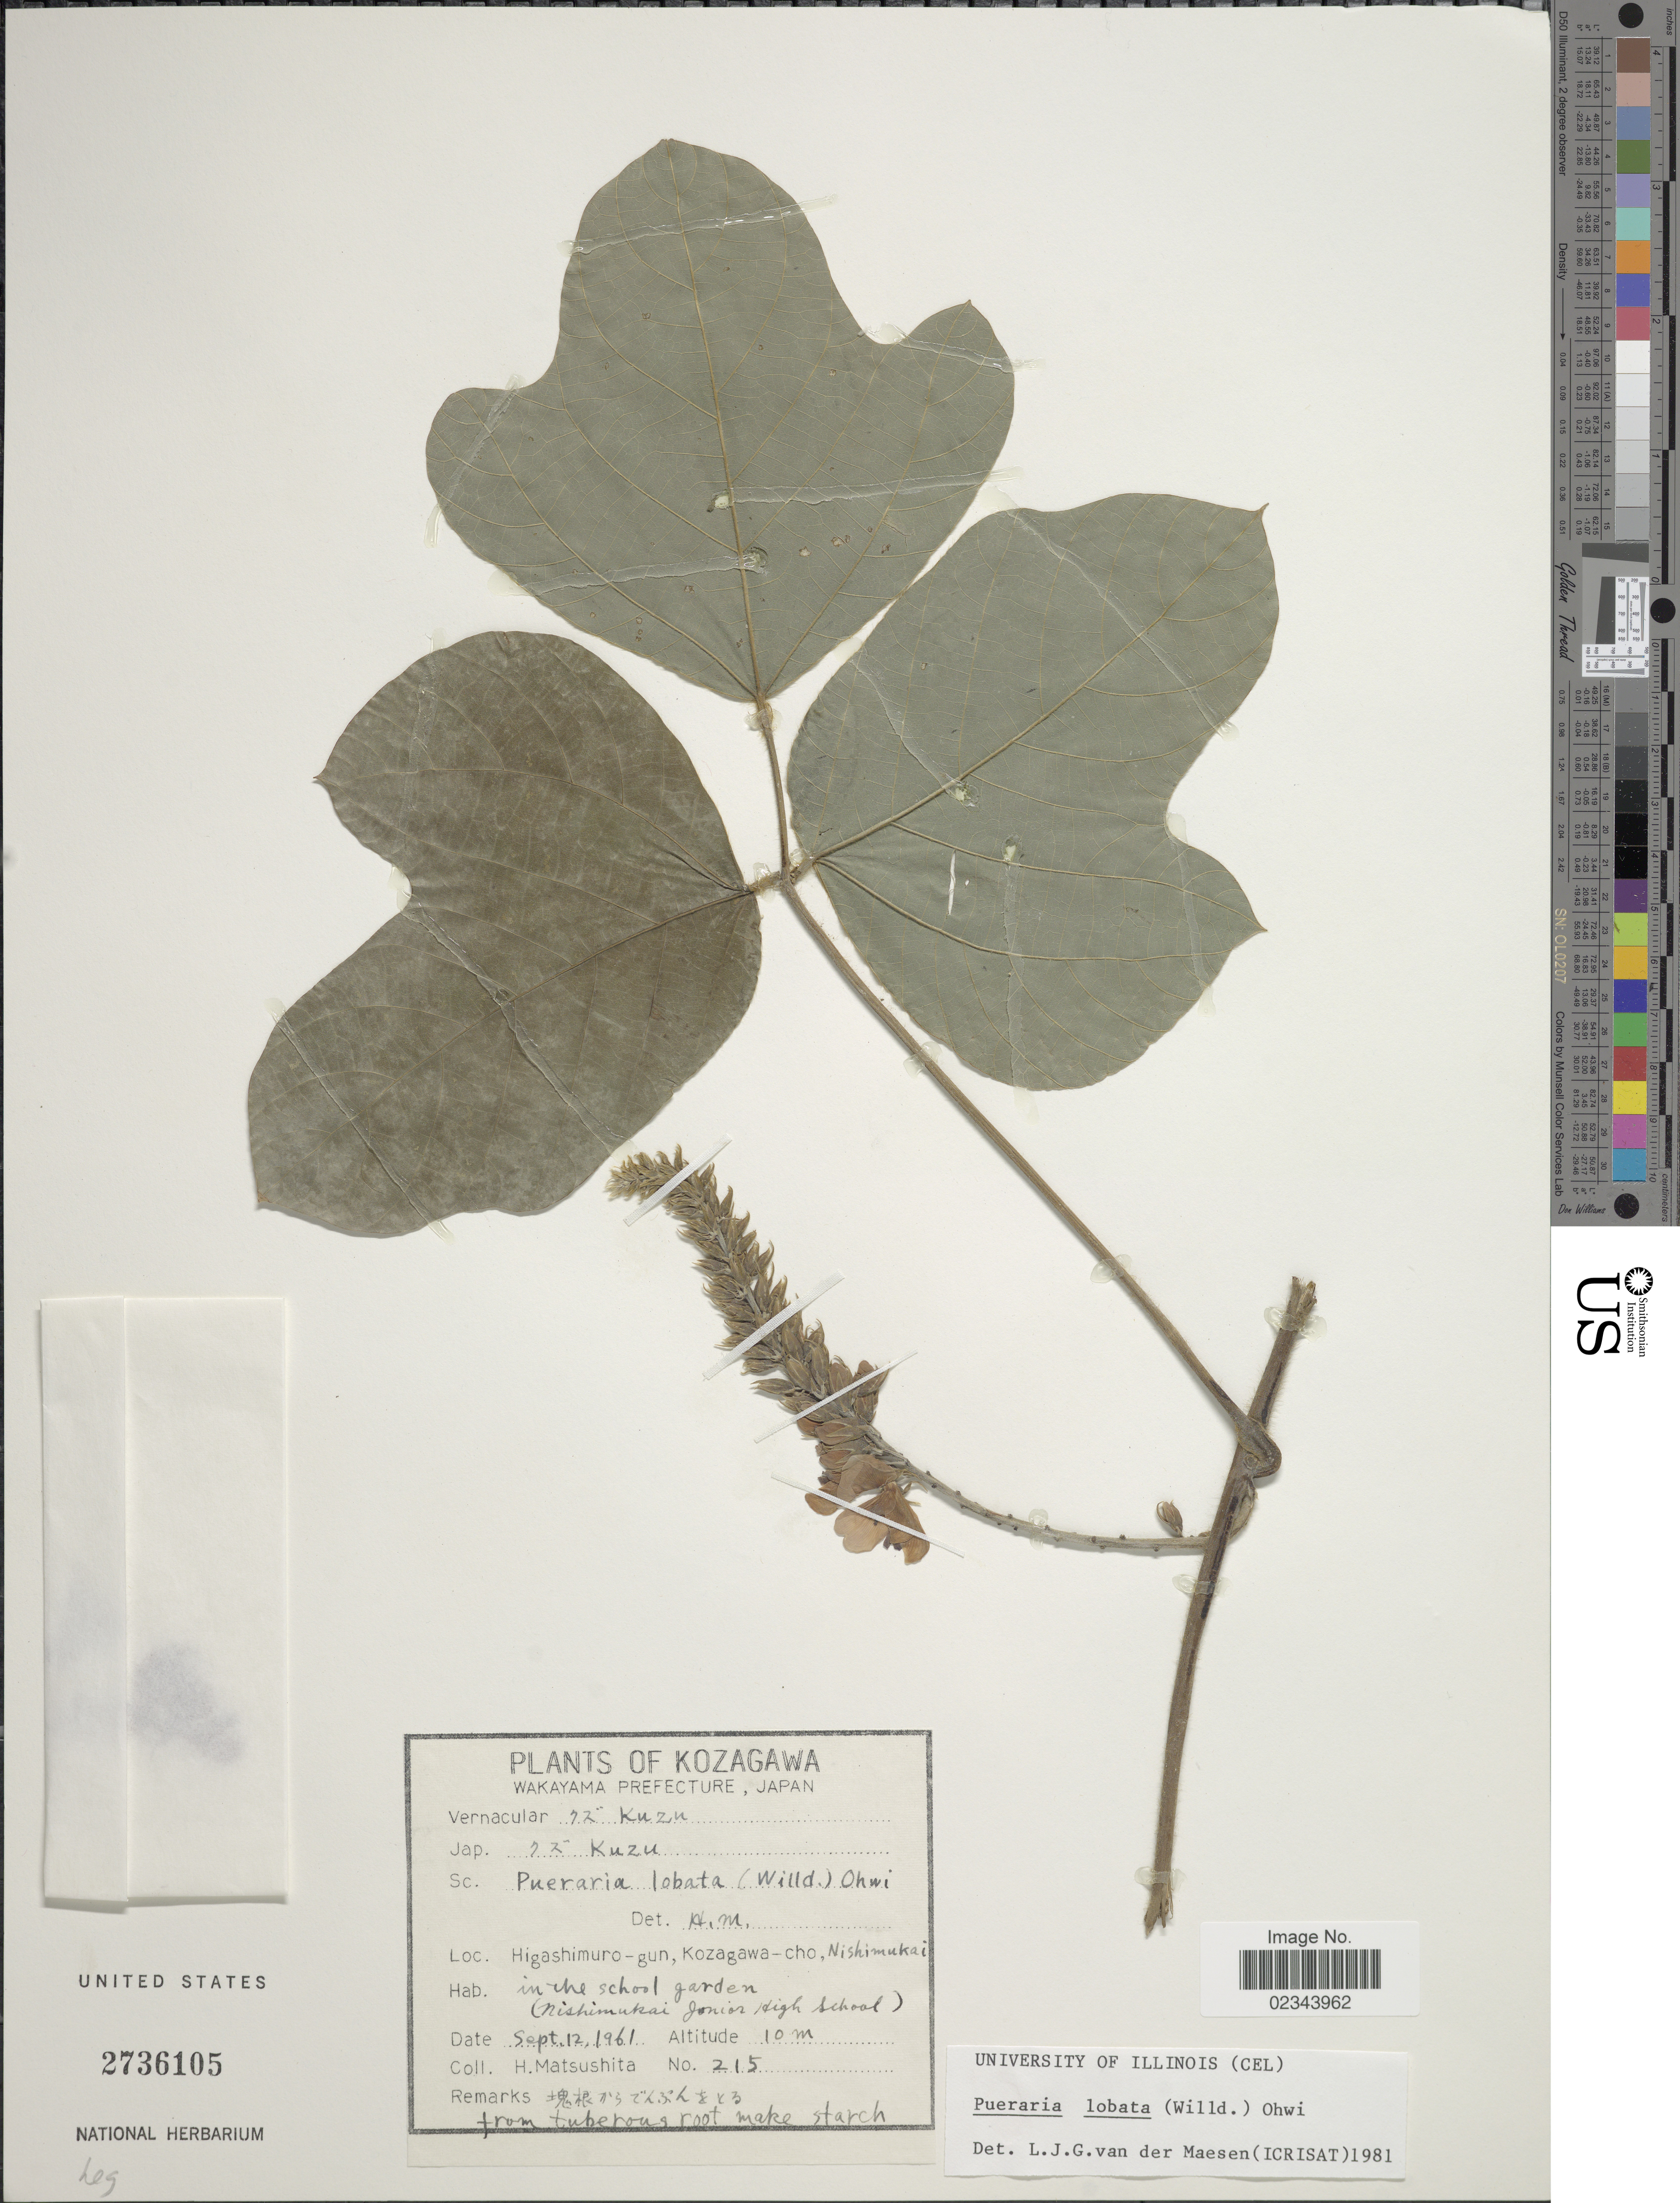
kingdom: Plantae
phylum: Tracheophyta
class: Magnoliopsida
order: Fabales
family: Fabaceae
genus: Pueraria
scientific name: Pueraria lobata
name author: (Willd.) Ohwi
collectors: H. Matsushita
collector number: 215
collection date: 1961-09-12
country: Japan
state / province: Wakayama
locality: Kozagawa. Higashimuro-gun, Kozagawa-cho, Nishimukai on the school garden (Nishimukai Junior High School)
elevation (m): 10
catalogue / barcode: US 2736105